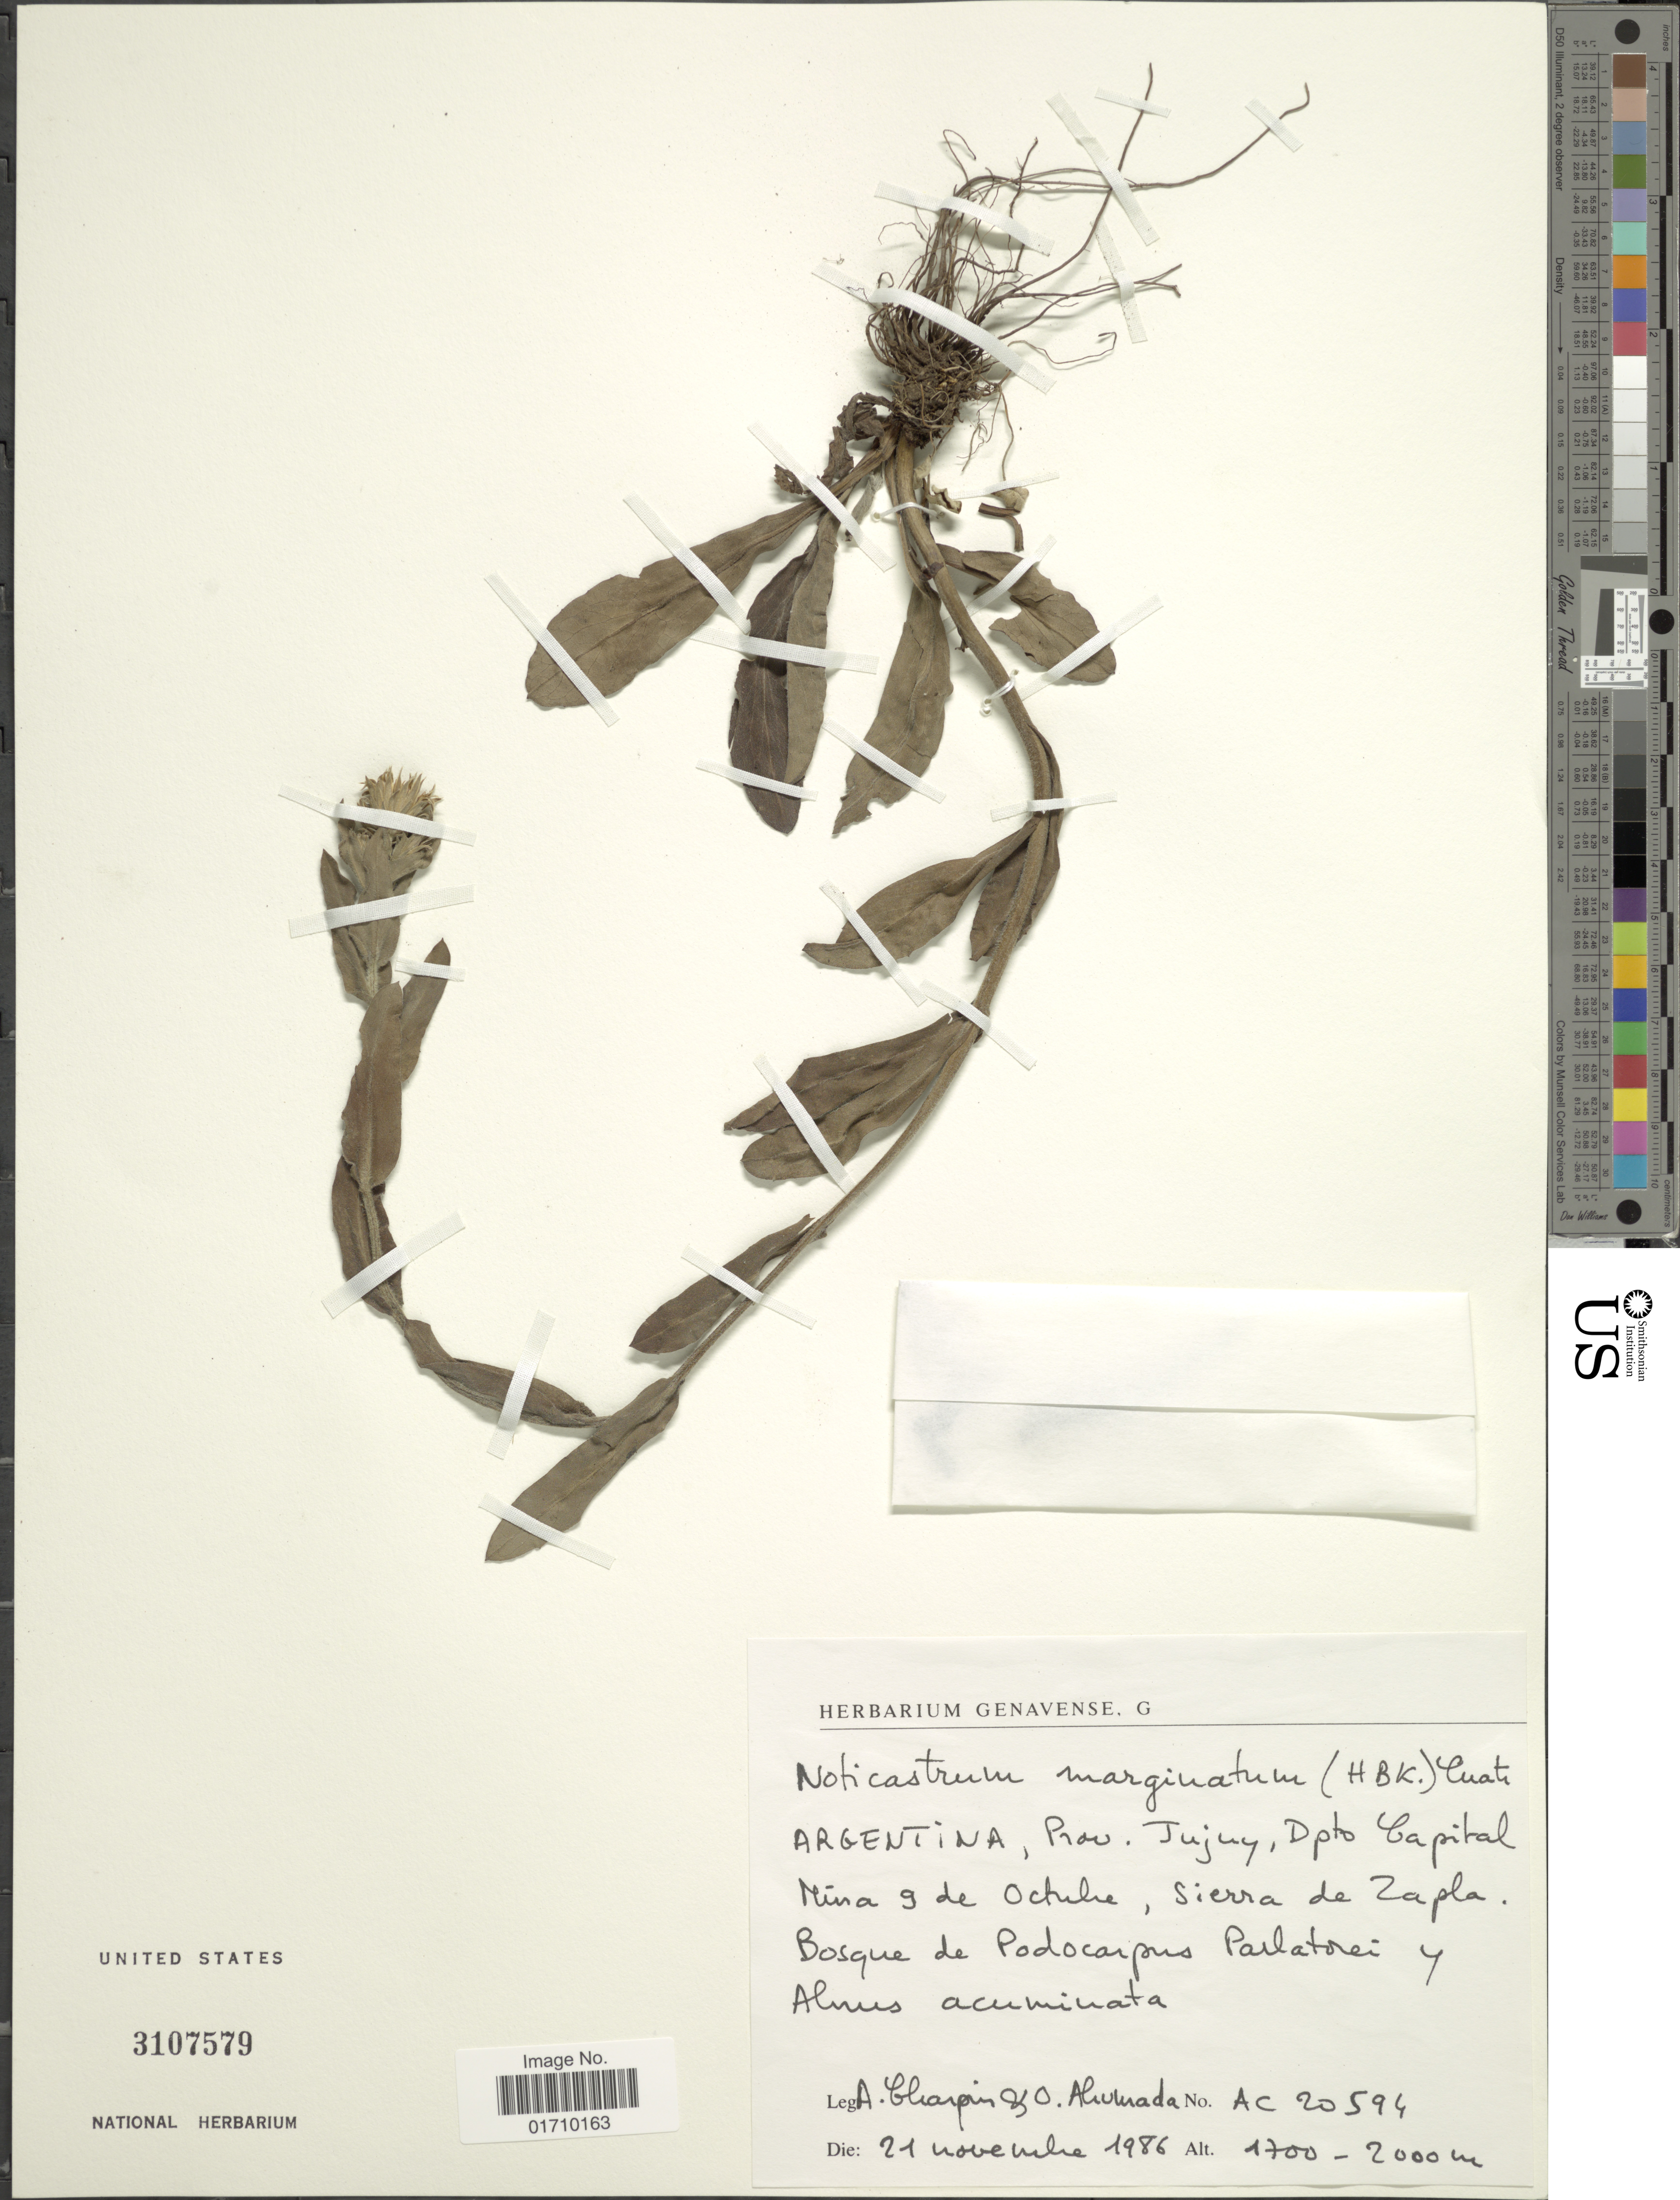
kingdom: Plantae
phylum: Tracheophyta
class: Magnoliopsida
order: Asterales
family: Asteraceae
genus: Noticastrum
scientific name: Noticastrum marginatum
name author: (Kunth) Cuatrec.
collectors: A. Charpin & O. Ahumada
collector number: AC 20594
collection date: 1986-11-21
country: Argentina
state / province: Jujuy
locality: Dpto Capital Mina 9 de Octubre, Sierra de Zapla. Bosque de Podocarpus Parlatorei y Almus acuminata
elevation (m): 1700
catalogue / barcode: US 3107579